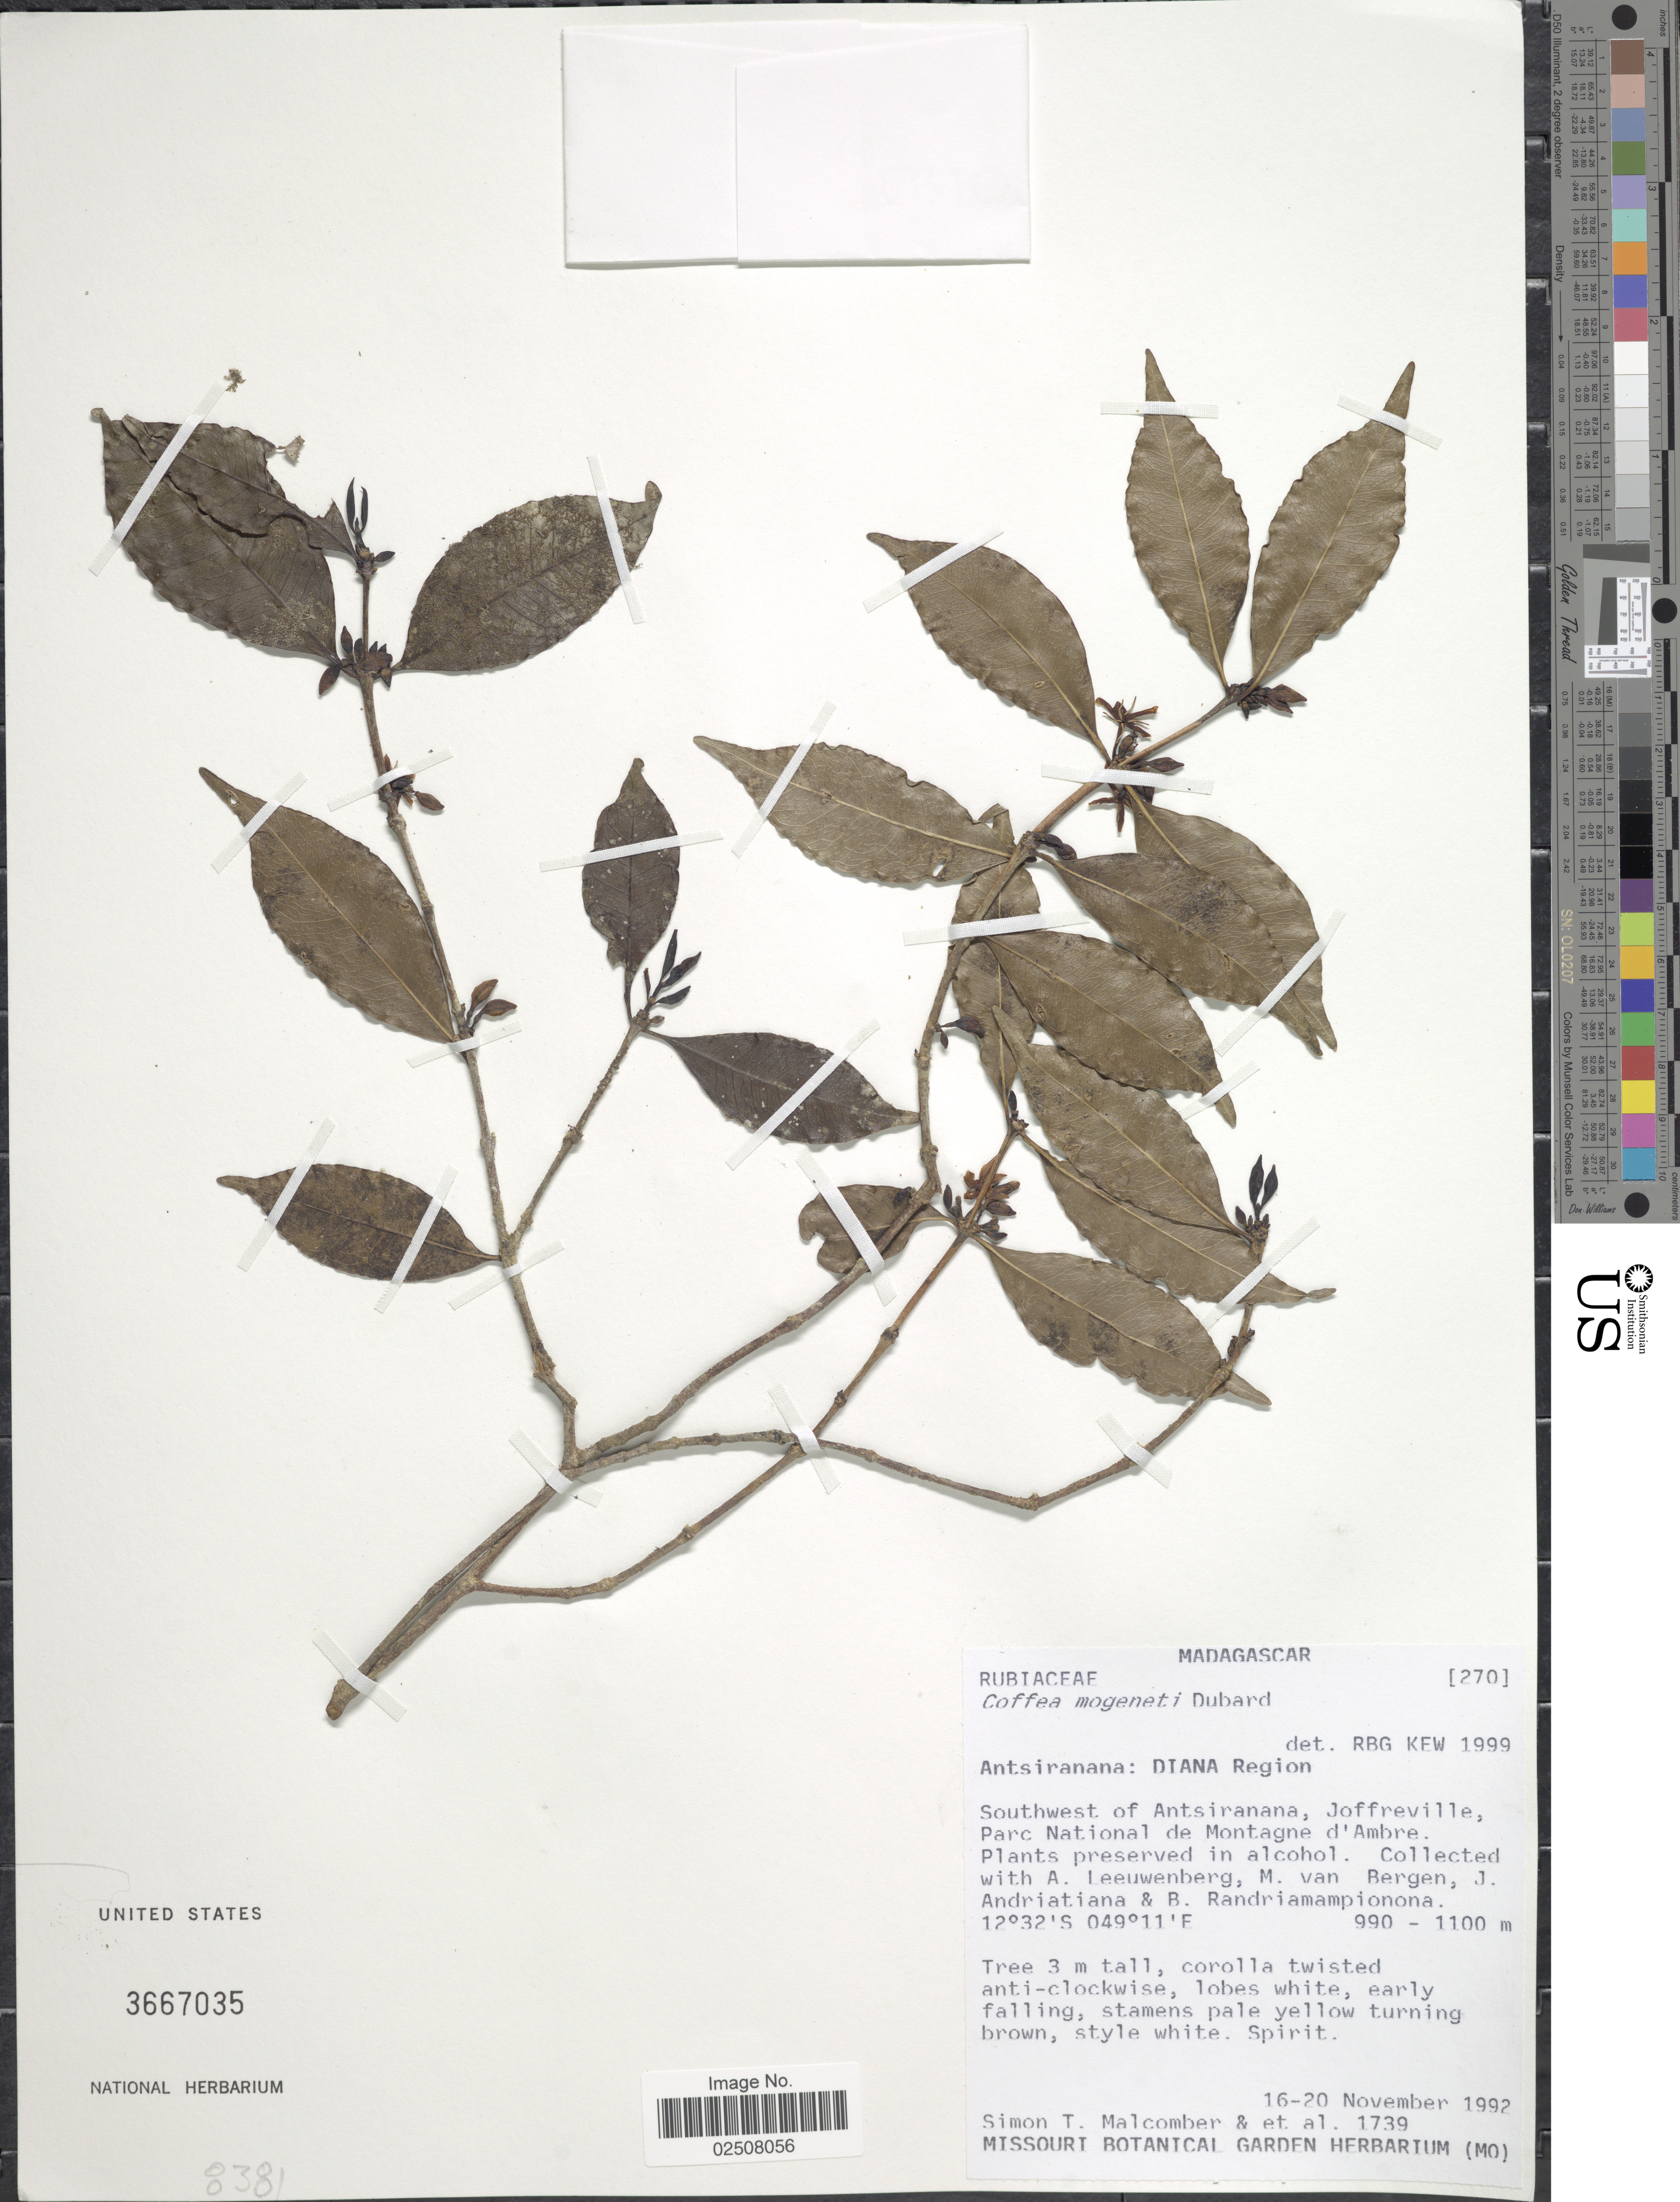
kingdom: Plantae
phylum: Tracheophyta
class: Magnoliopsida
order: Gentianales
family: Rubiaceae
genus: Coffea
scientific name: Coffea mogenetii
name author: Dubard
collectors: S. T. Malcomber, A. J. Leeuwenberg, M. van Bergen, J. Andriatiana & B. Randriamampionona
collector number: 1739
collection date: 1992-11-16/1992-11-20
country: Madagascar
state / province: Diana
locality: Diana Region, Southwest of Antsiranana, Joffreville, Parc National de Montagne d'Ambre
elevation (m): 990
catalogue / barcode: US 3667035